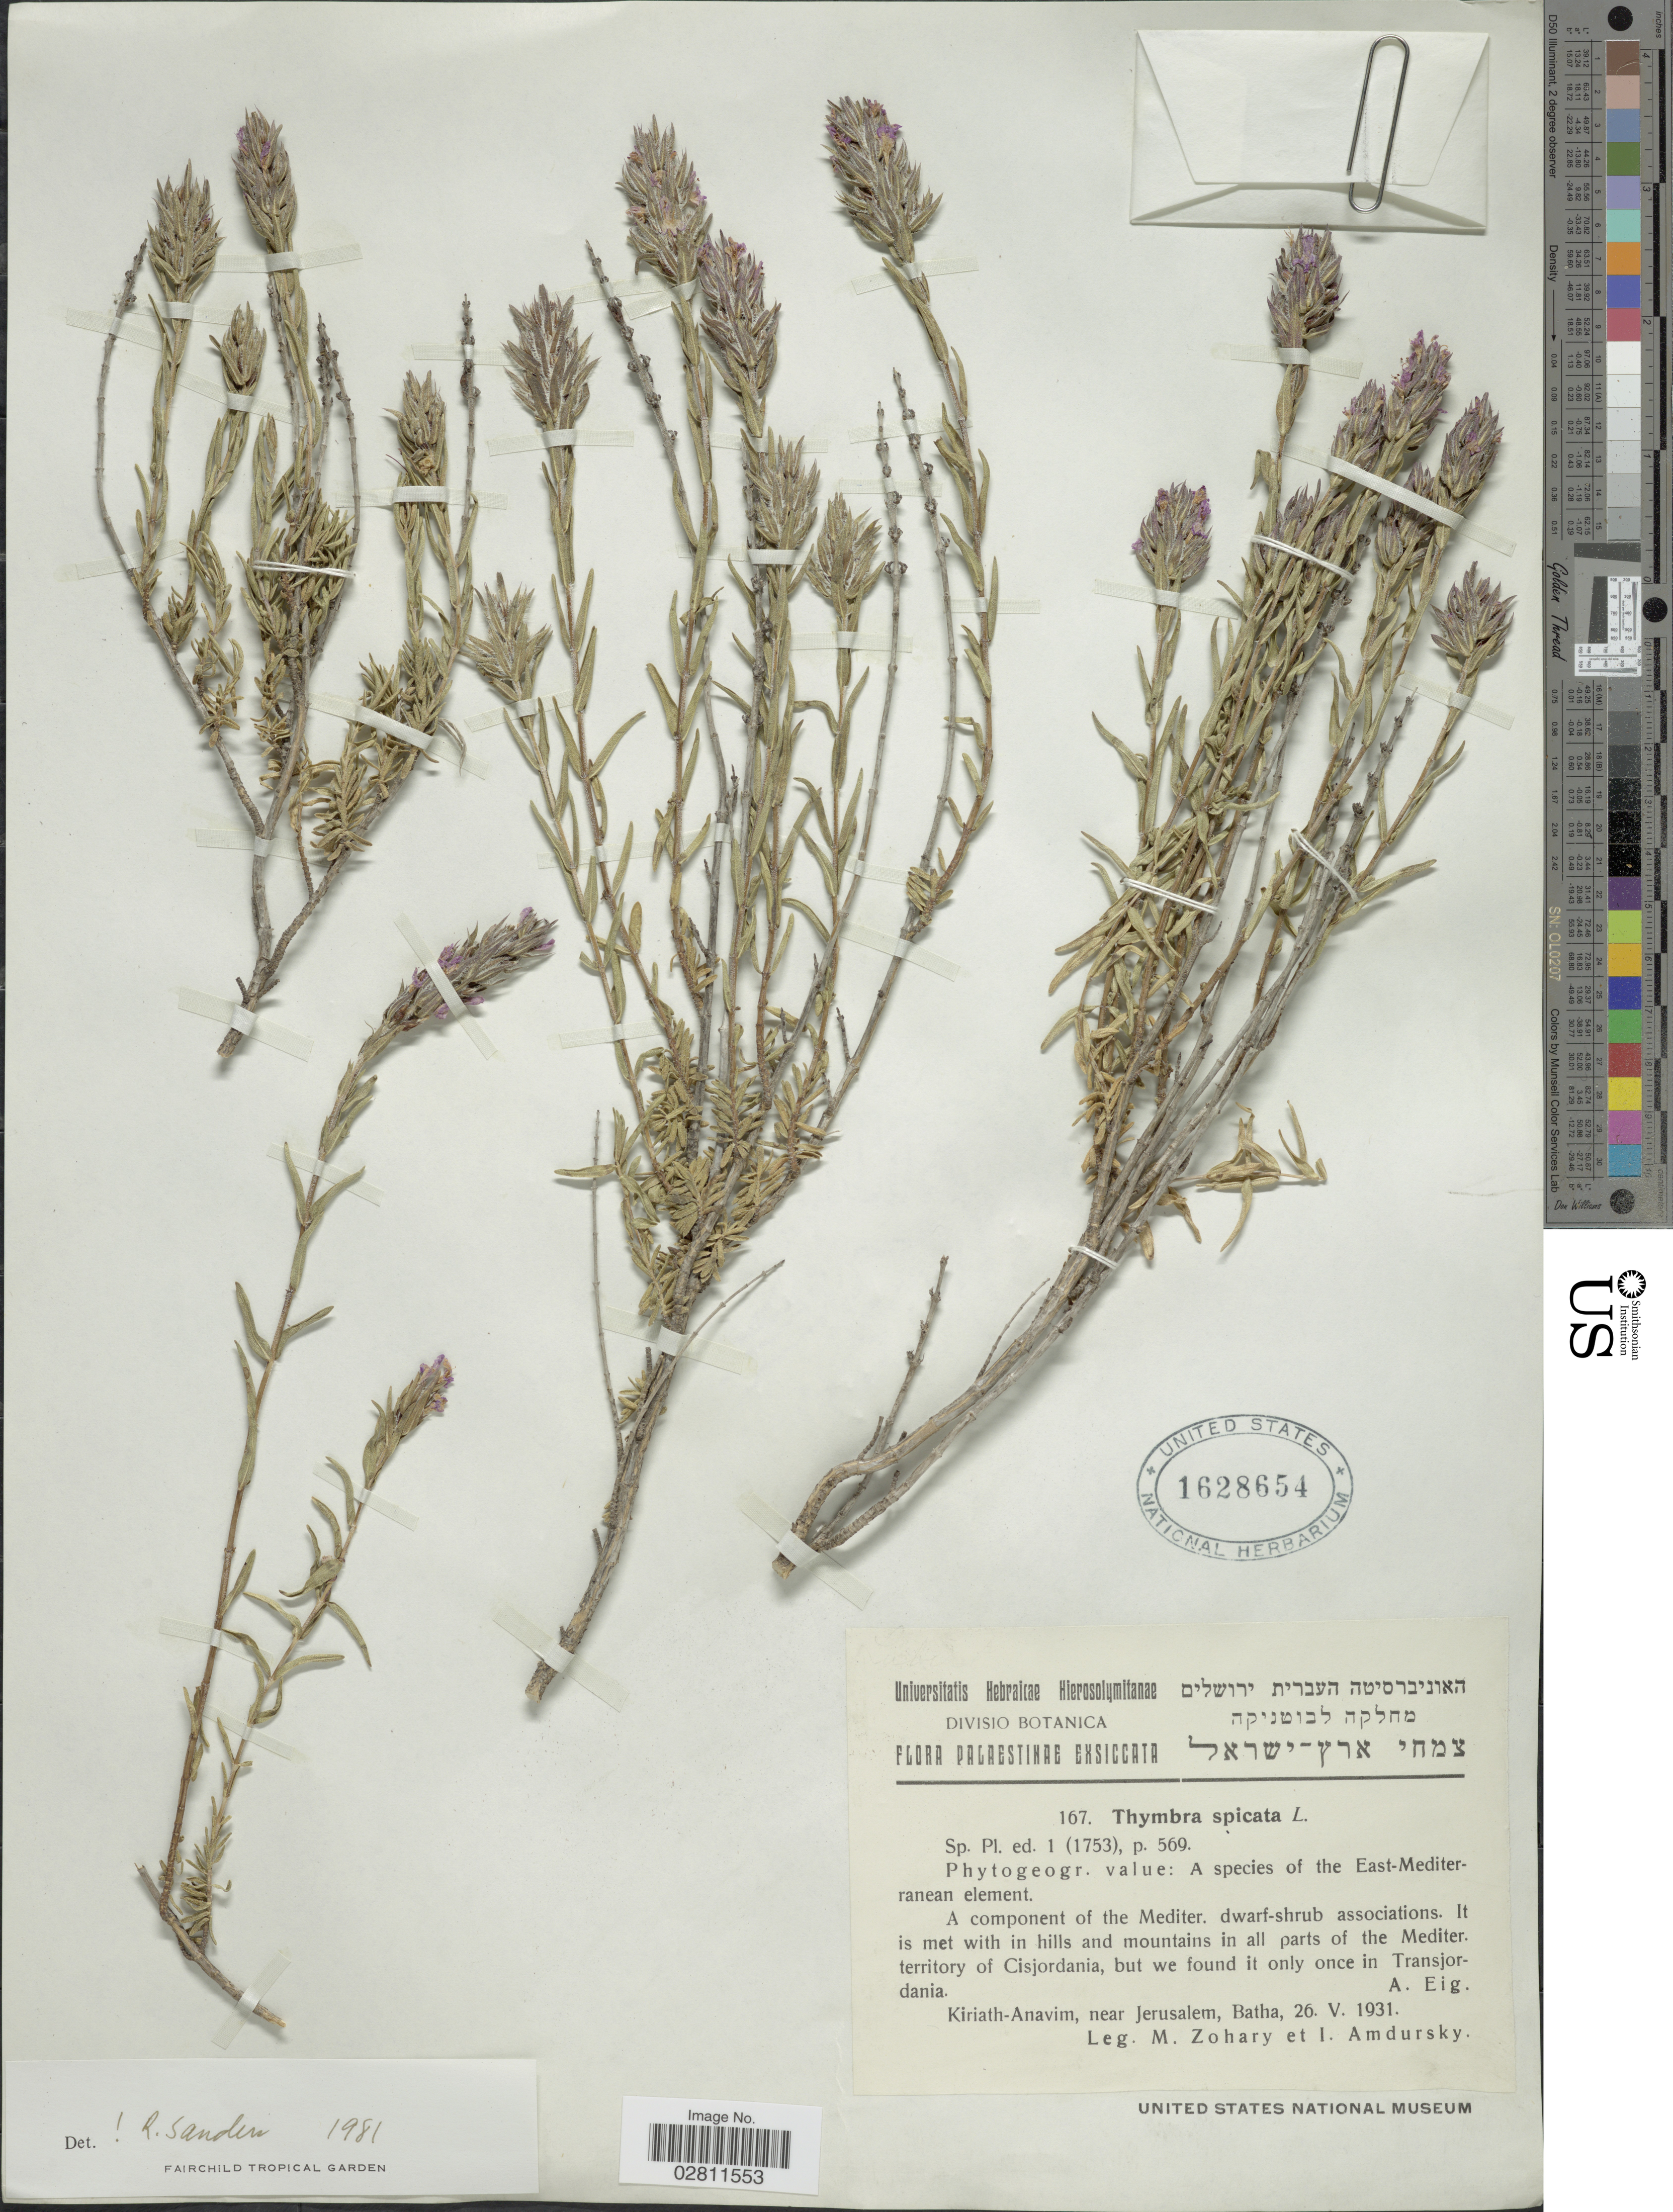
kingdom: Plantae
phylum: Tracheophyta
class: Magnoliopsida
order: Lamiales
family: Lamiaceae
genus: Thymbra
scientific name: Thymbra spicata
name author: L.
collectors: M. Zohary, I. Amdursky & A. Eig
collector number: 167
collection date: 1931-05-26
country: Chad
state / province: Batha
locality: Kiriath-Anavim, near Jerusalem, Batha.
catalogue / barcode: US 1628654